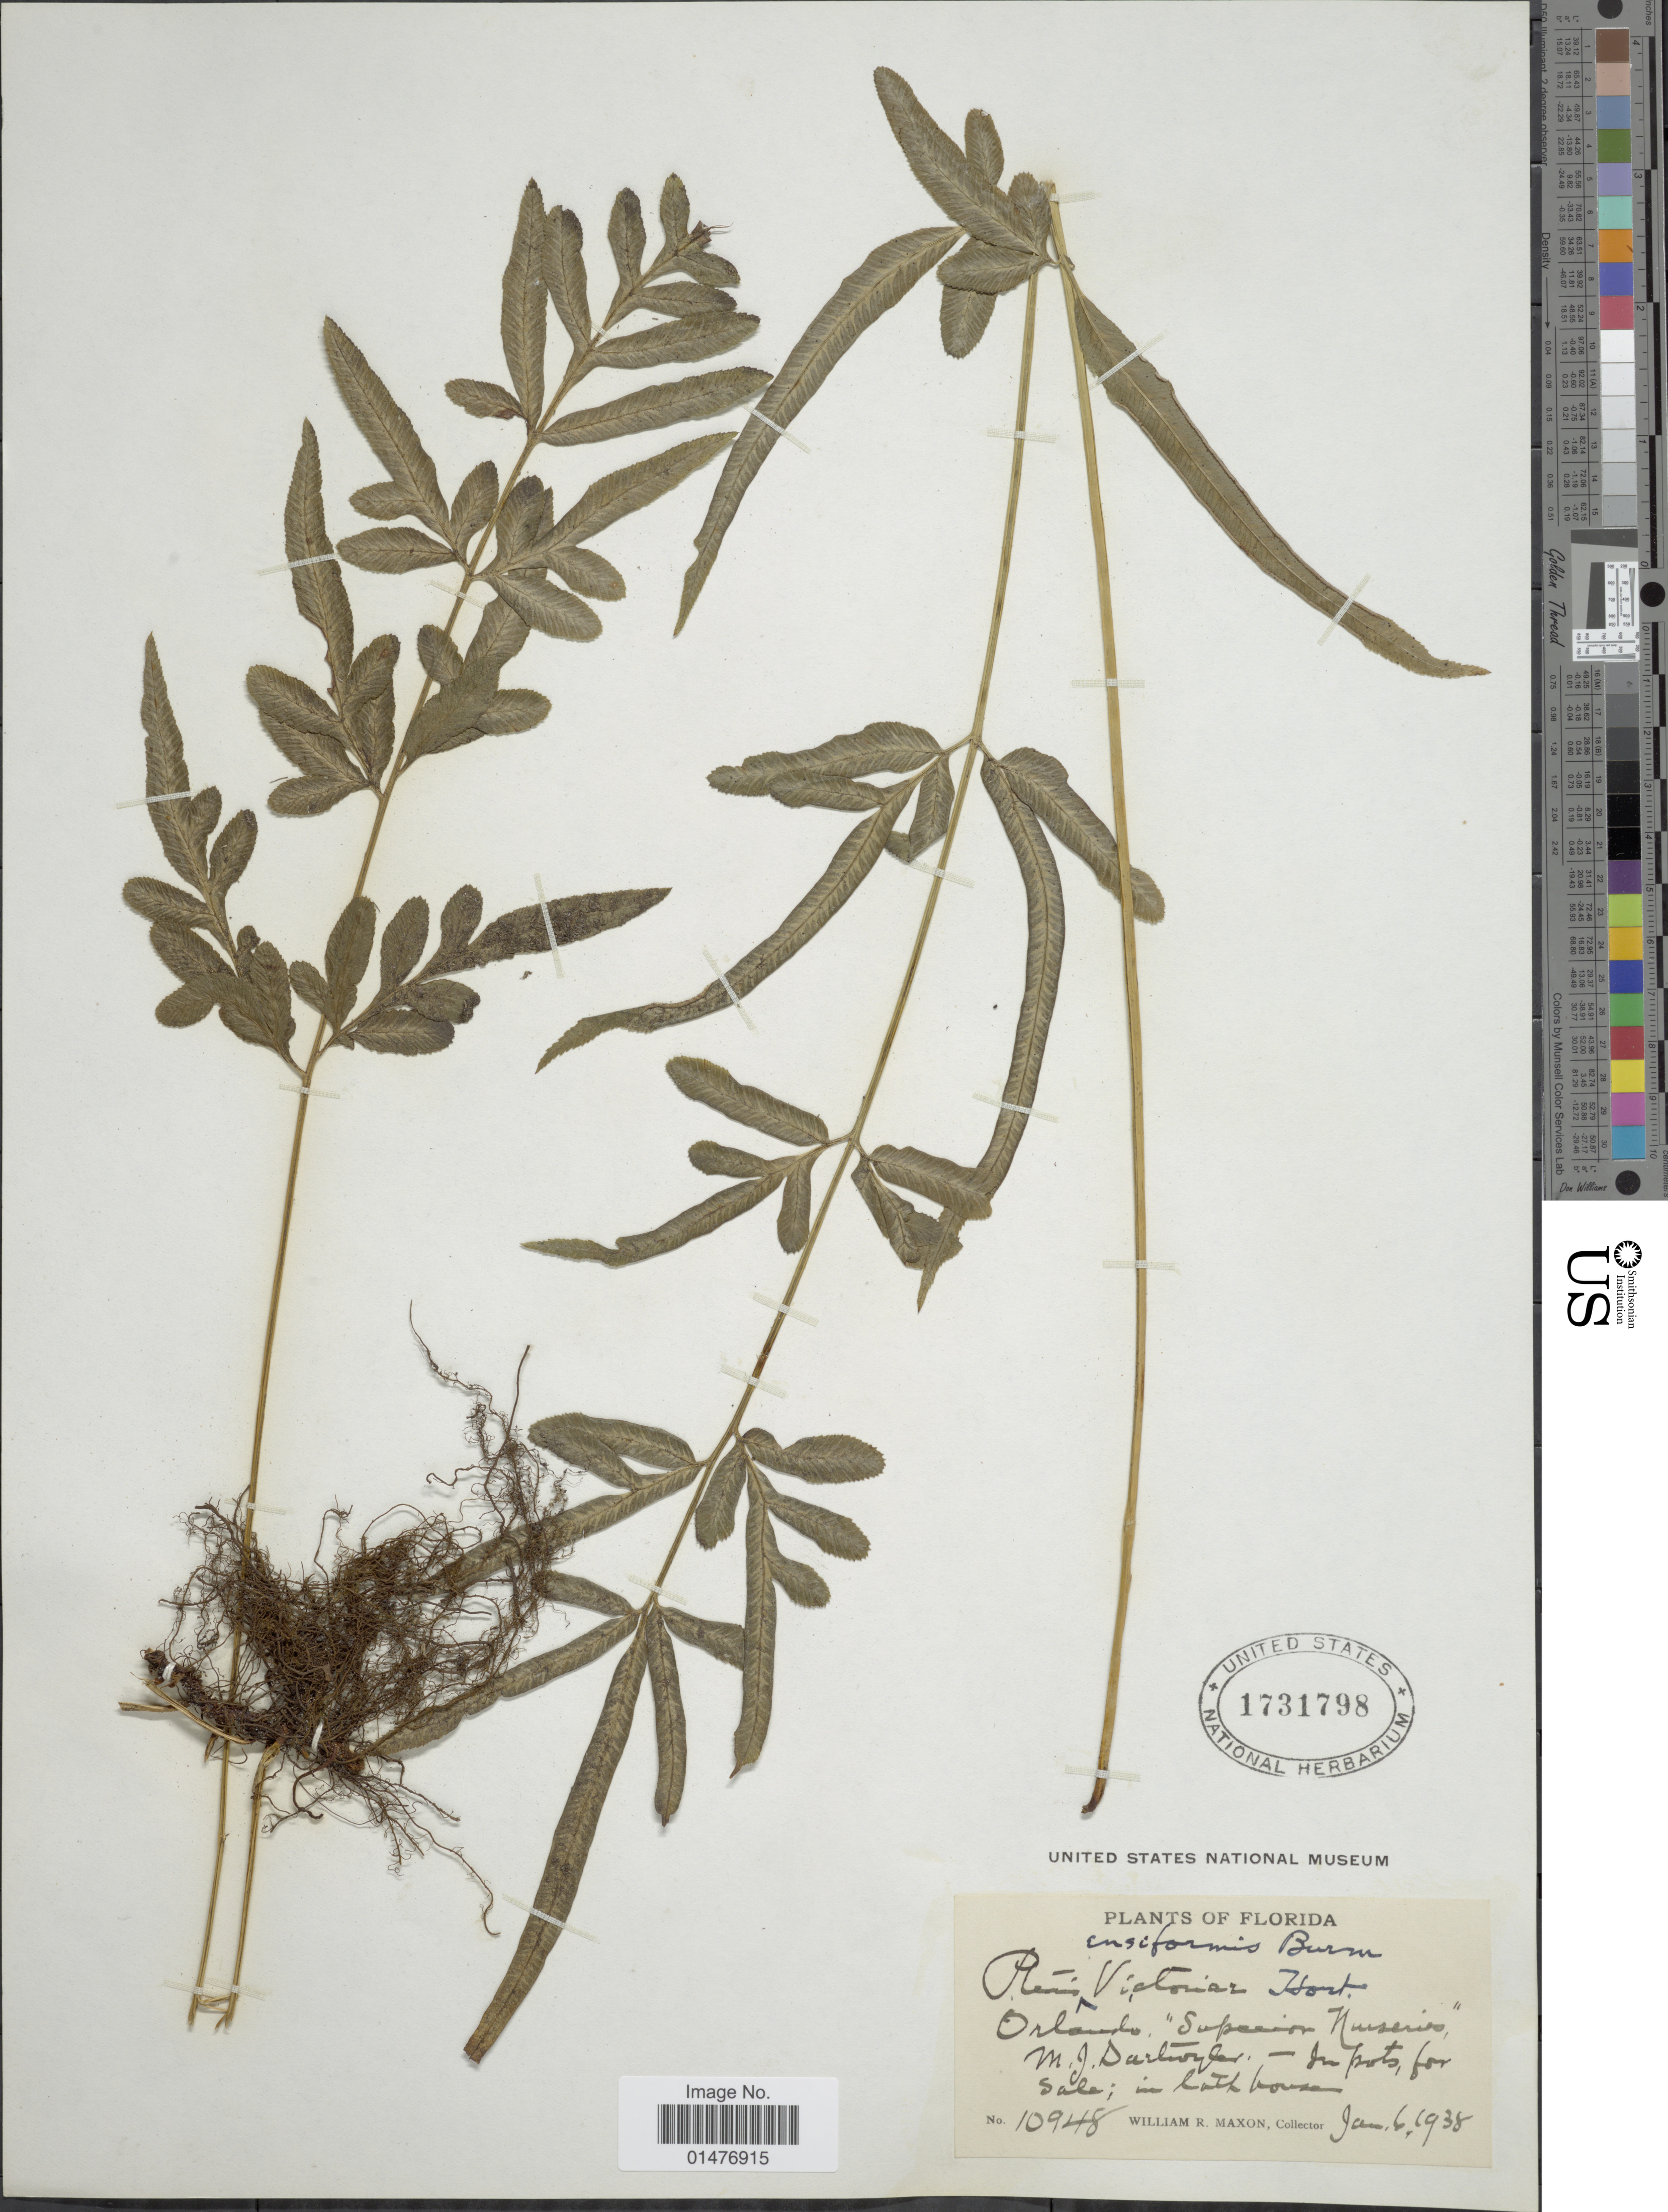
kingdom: Plantae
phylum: Tracheophyta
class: Polypodiopsida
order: Polypodiales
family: Pteridaceae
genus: Pteris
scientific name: Pteris ensiformis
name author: Burm. f.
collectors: W. R. Maxon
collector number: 10948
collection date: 1938-01-06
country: United States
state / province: Florida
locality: Orlando "Superior Nurserio"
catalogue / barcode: US 1731798